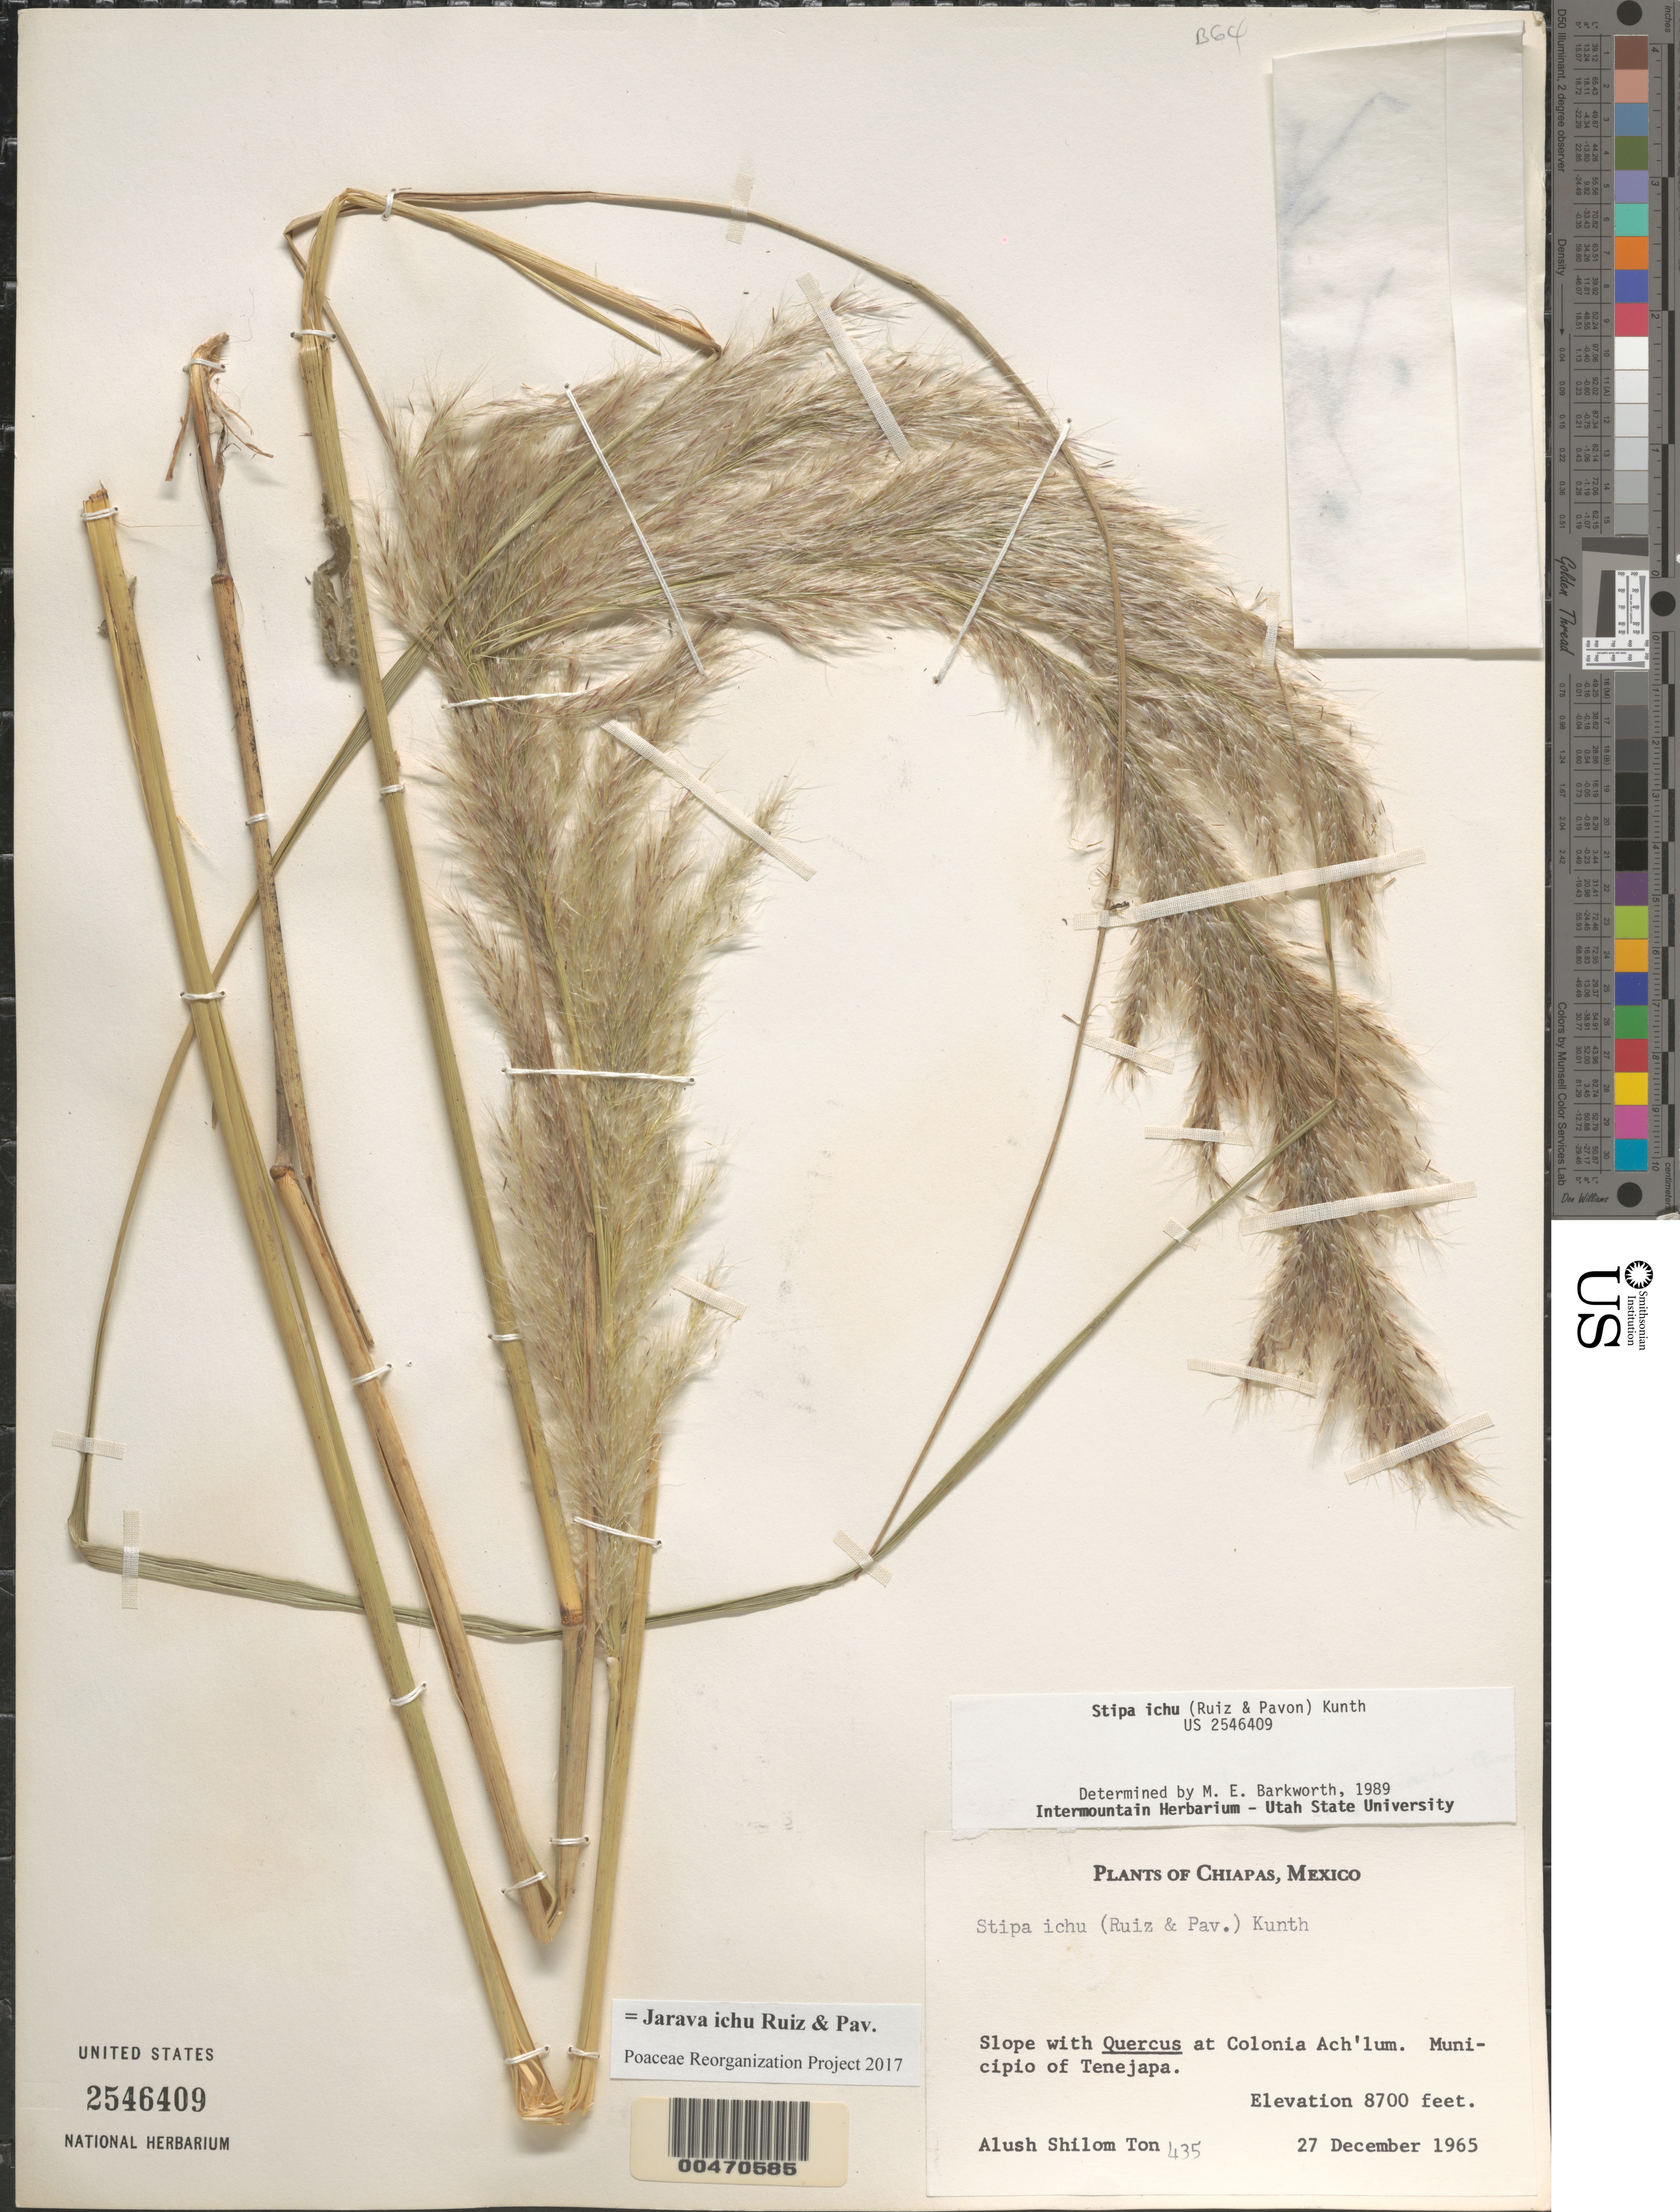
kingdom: Plantae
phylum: Tracheophyta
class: Liliopsida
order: Poales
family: Poaceae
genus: Jarava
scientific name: Jarava ichu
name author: Ruiz & Pav.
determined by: Poaceae Reorganization Project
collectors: A. S. Ton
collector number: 435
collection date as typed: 27 Dec 1965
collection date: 1965-12-27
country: Mexico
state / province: Chiapas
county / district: Tenejapa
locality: At Colonia Ach'lum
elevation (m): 2652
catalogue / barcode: US 2546409